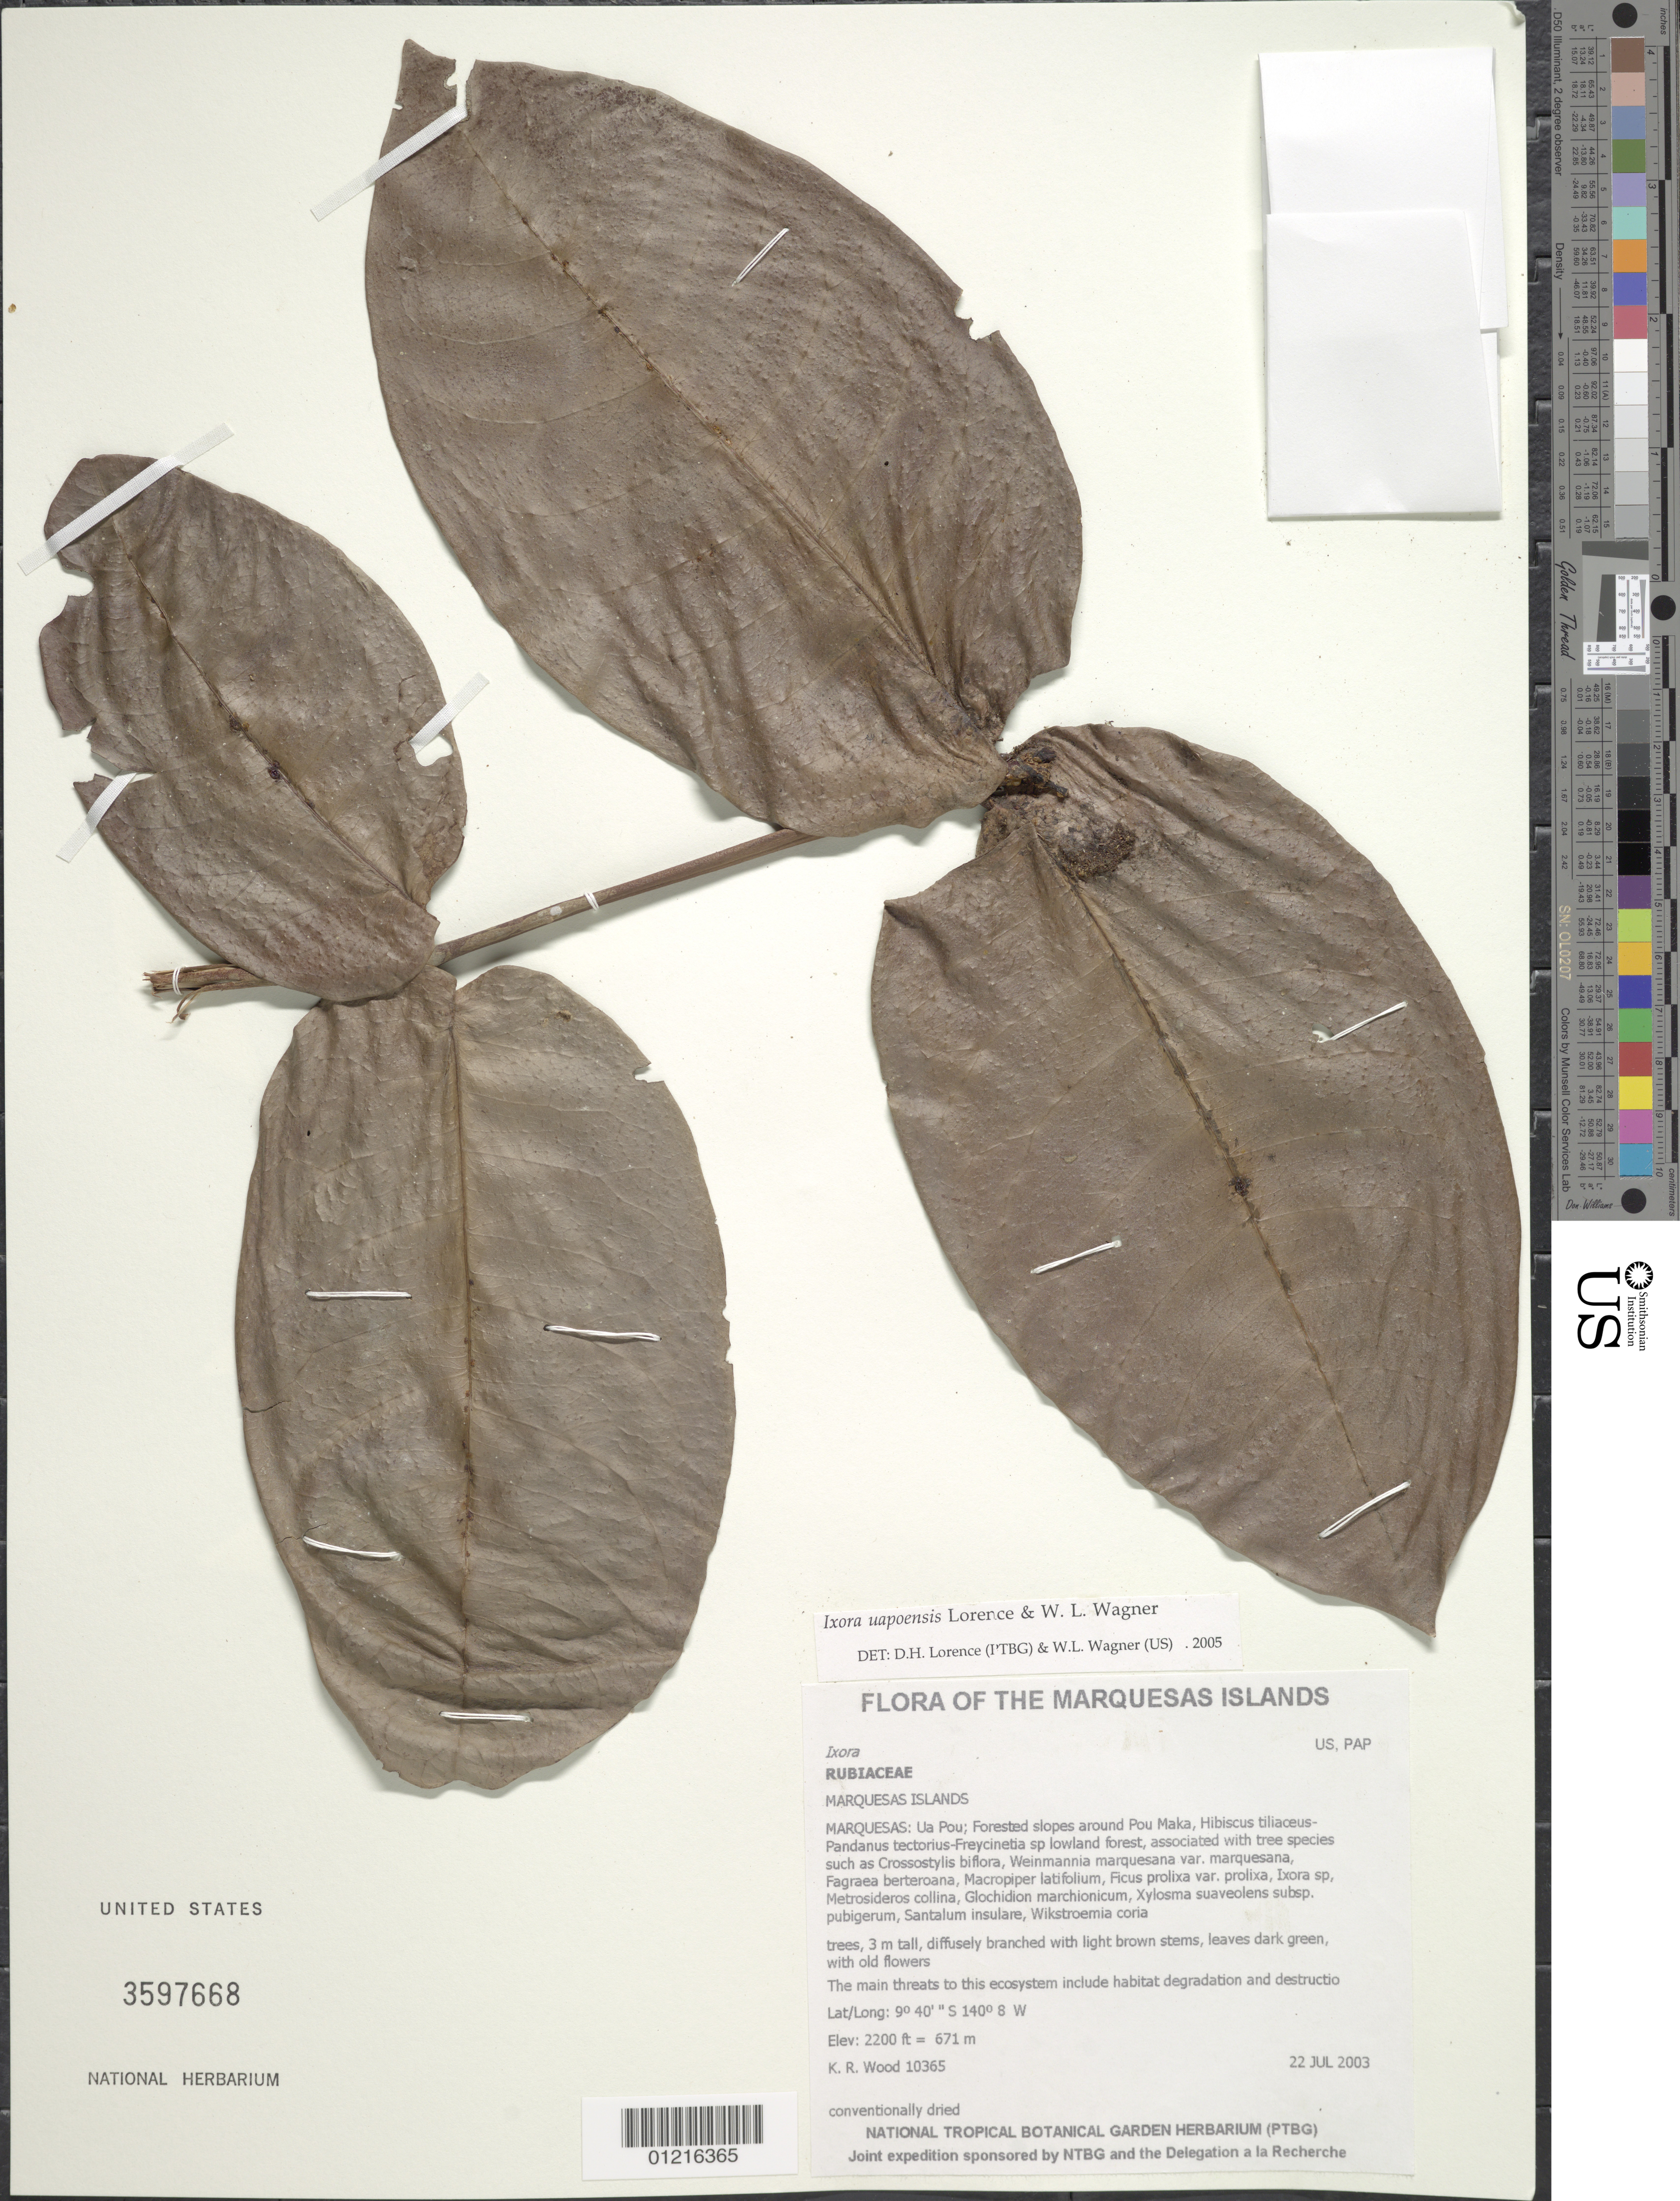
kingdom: Plantae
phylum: Tracheophyta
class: Magnoliopsida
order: Gentianales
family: Rubiaceae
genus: Ixora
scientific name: Ixora uapouensis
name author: Lorence & W.L. Wagner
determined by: Lorence, David H.; Wagner, W. H.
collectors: K. R. Wood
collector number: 10365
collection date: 2003-07-22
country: French Polynesia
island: Ua Pou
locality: Forested slopes around Pou Maka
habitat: Hibiscus tiliaceus - Pandanus tectorius - Freycinetia sp lowland forest. Upper slope, 40 deg NE aspect, moderate slope, scattered, wet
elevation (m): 671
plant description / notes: Habitat degradation and destruction by feral pigs, catastrophic extinction through environmental events, predation by rats that eat seeds, competition with non-native plant taxa such as Ageratum conyzoides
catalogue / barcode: US 3597668